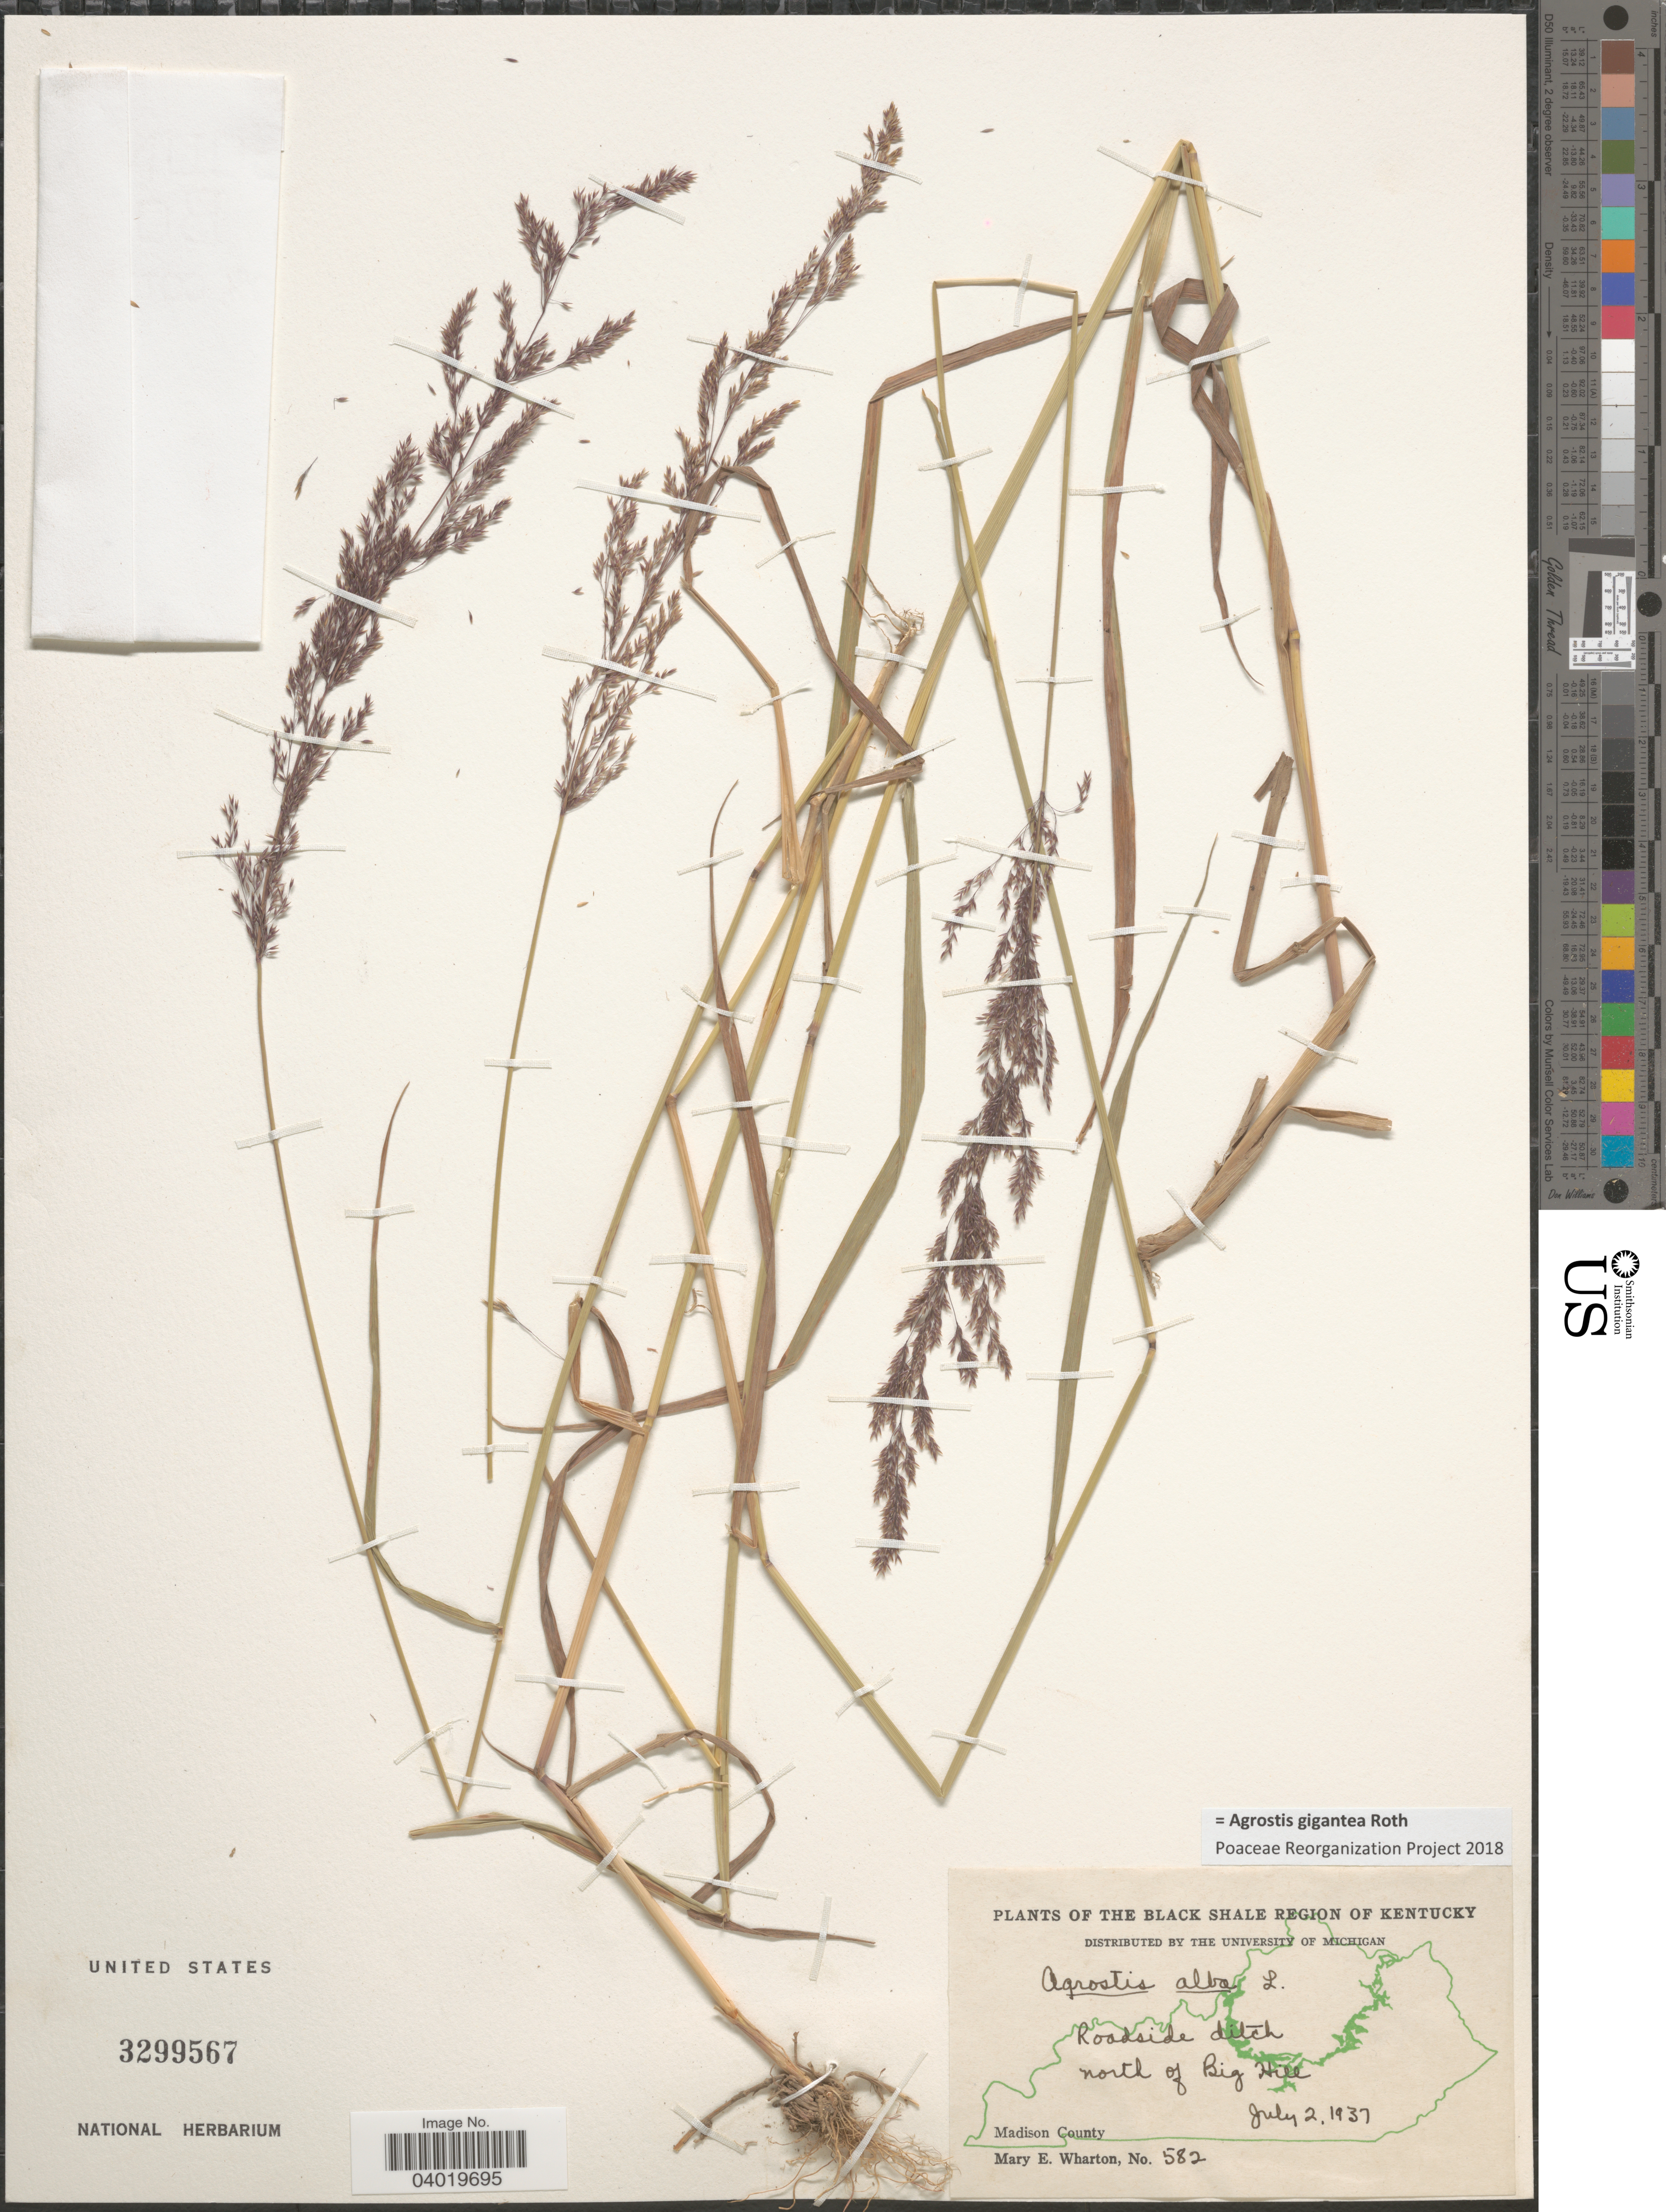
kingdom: Plantae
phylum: Tracheophyta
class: Liliopsida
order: Poales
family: Poaceae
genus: Agrostis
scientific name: Agrostis gigantea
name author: Roth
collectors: M. Wharton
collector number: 582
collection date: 1937-07-02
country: United States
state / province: Kentucky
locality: The Black Shale Region of Kentucky. North of Big Hill. Madison County.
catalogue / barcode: US 3299567